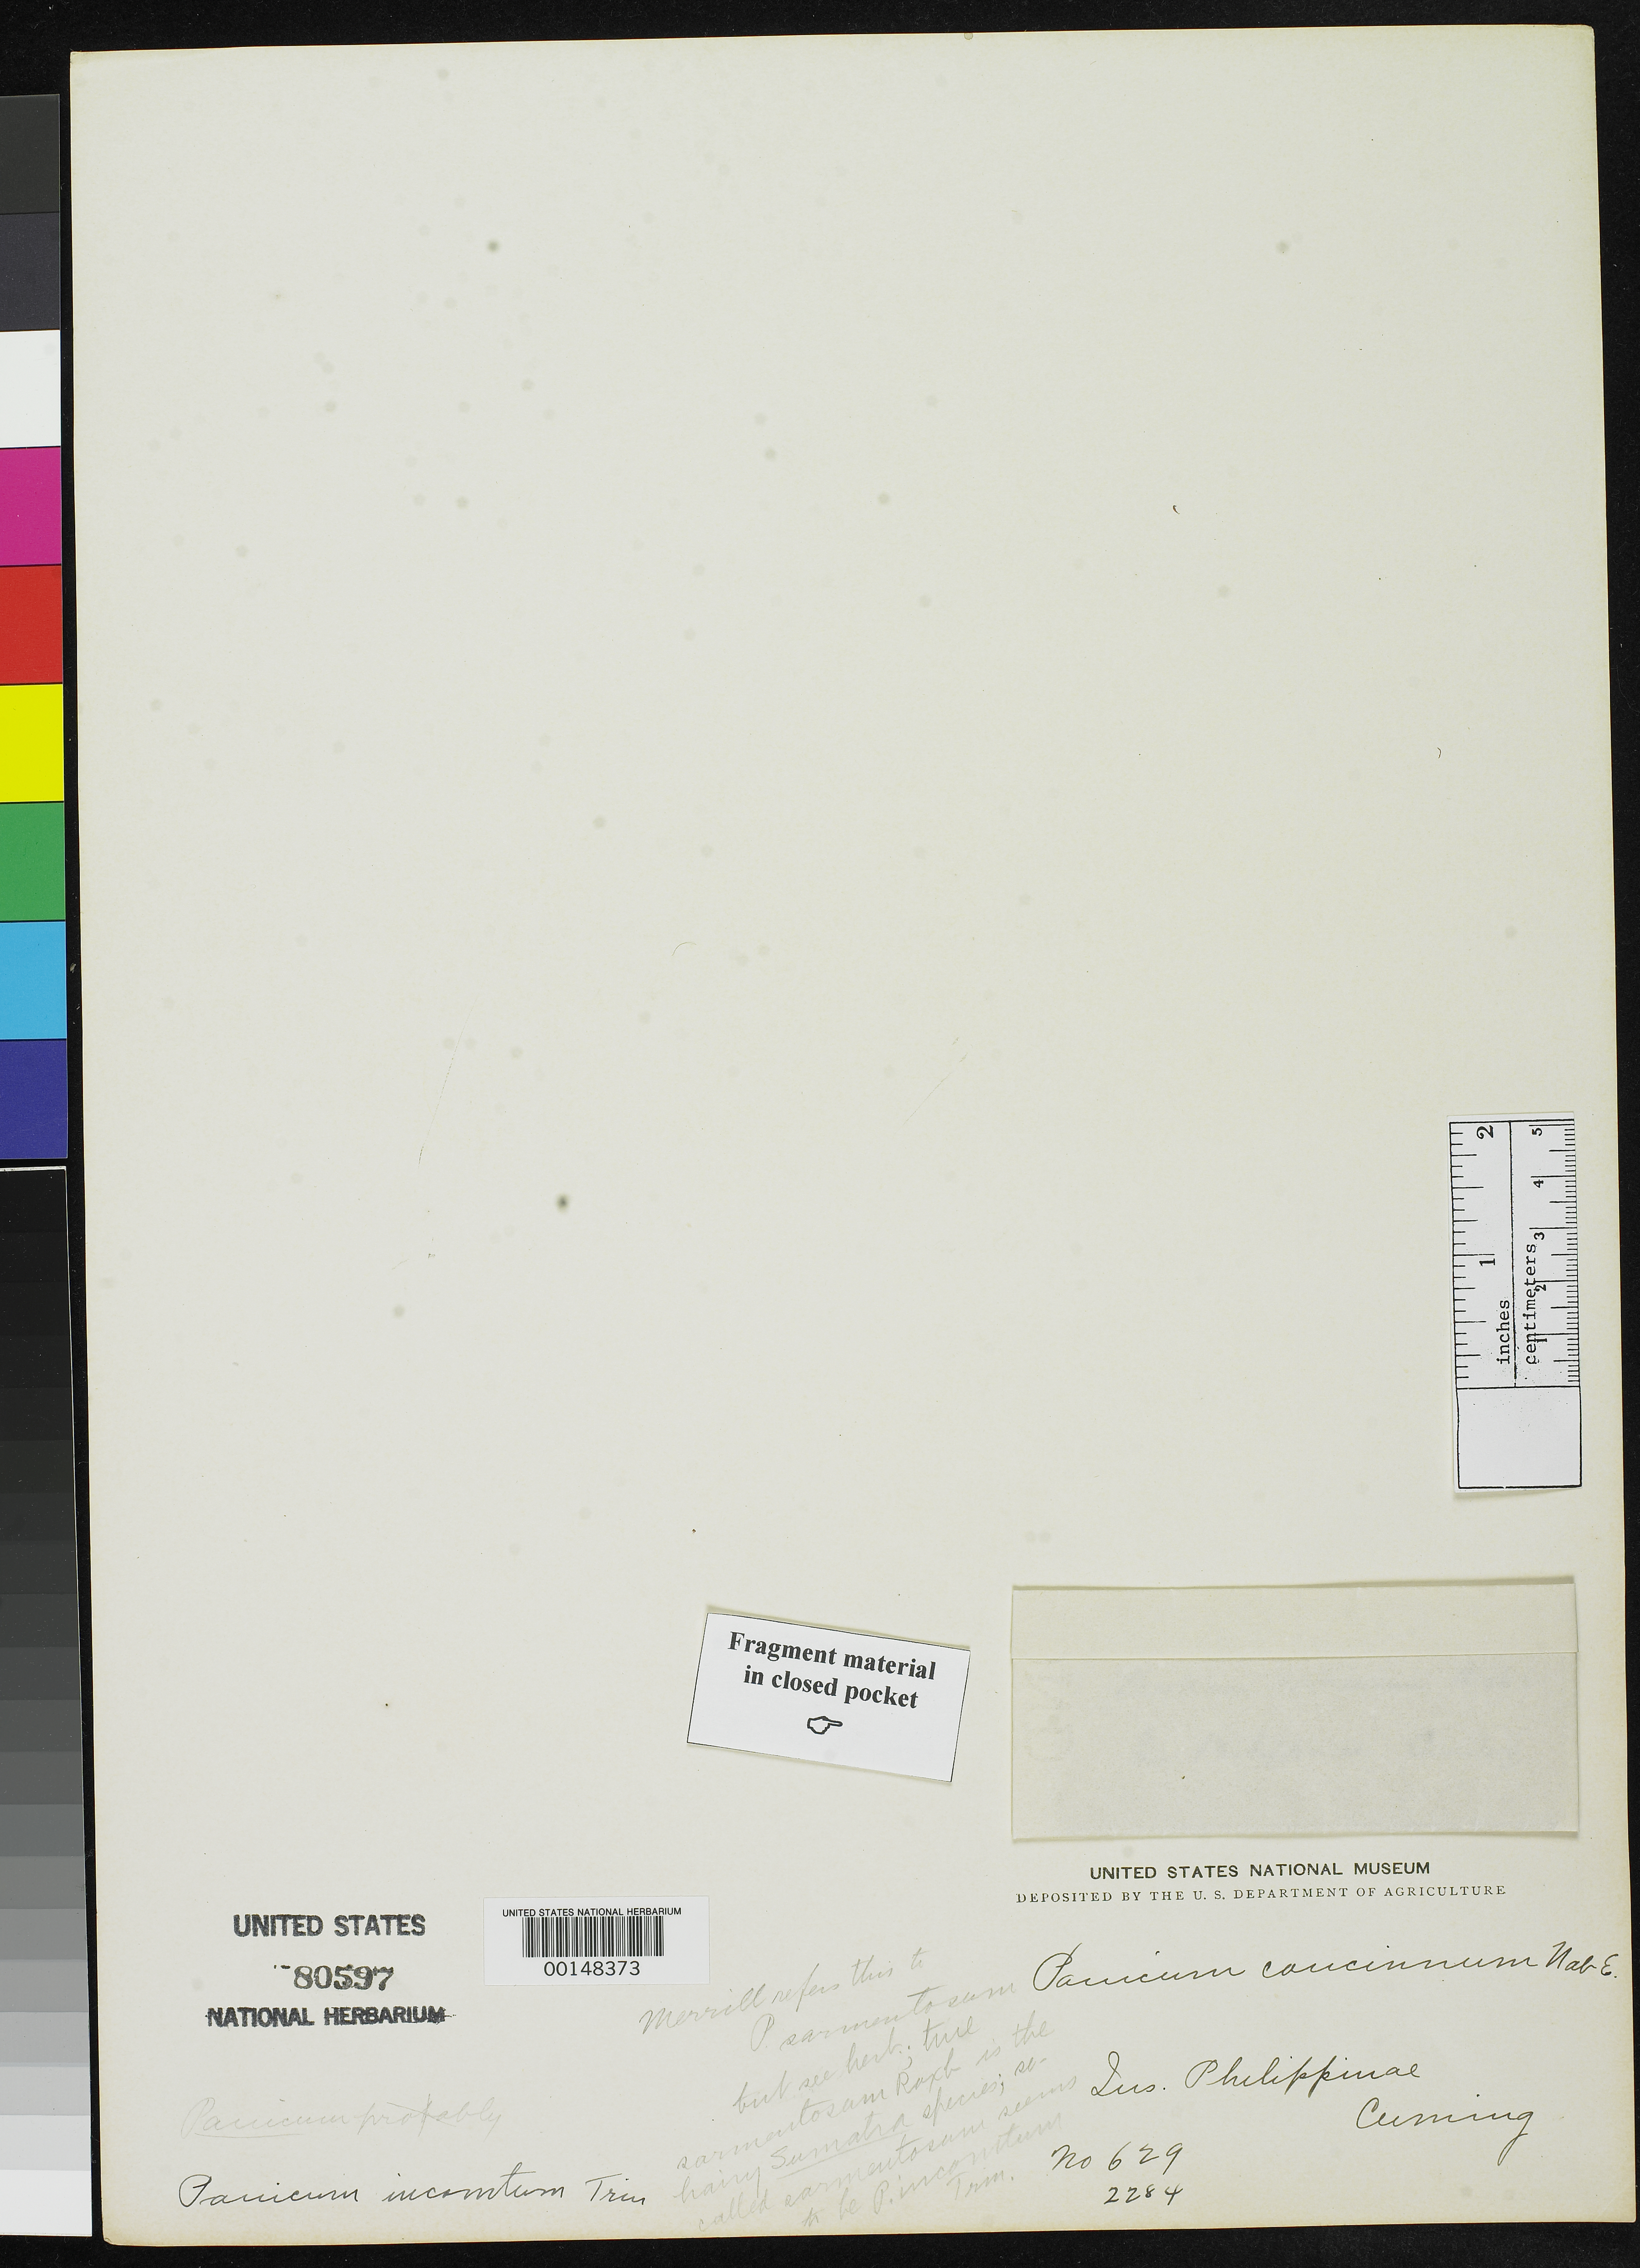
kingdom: Plantae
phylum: Tracheophyta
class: Liliopsida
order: Poales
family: Poaceae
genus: Panicum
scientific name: Panicum concinnum Nees, nom. illeg.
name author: Nees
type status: Type Fragment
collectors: H. Cuming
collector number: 2284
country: Philippines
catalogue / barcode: US 80597